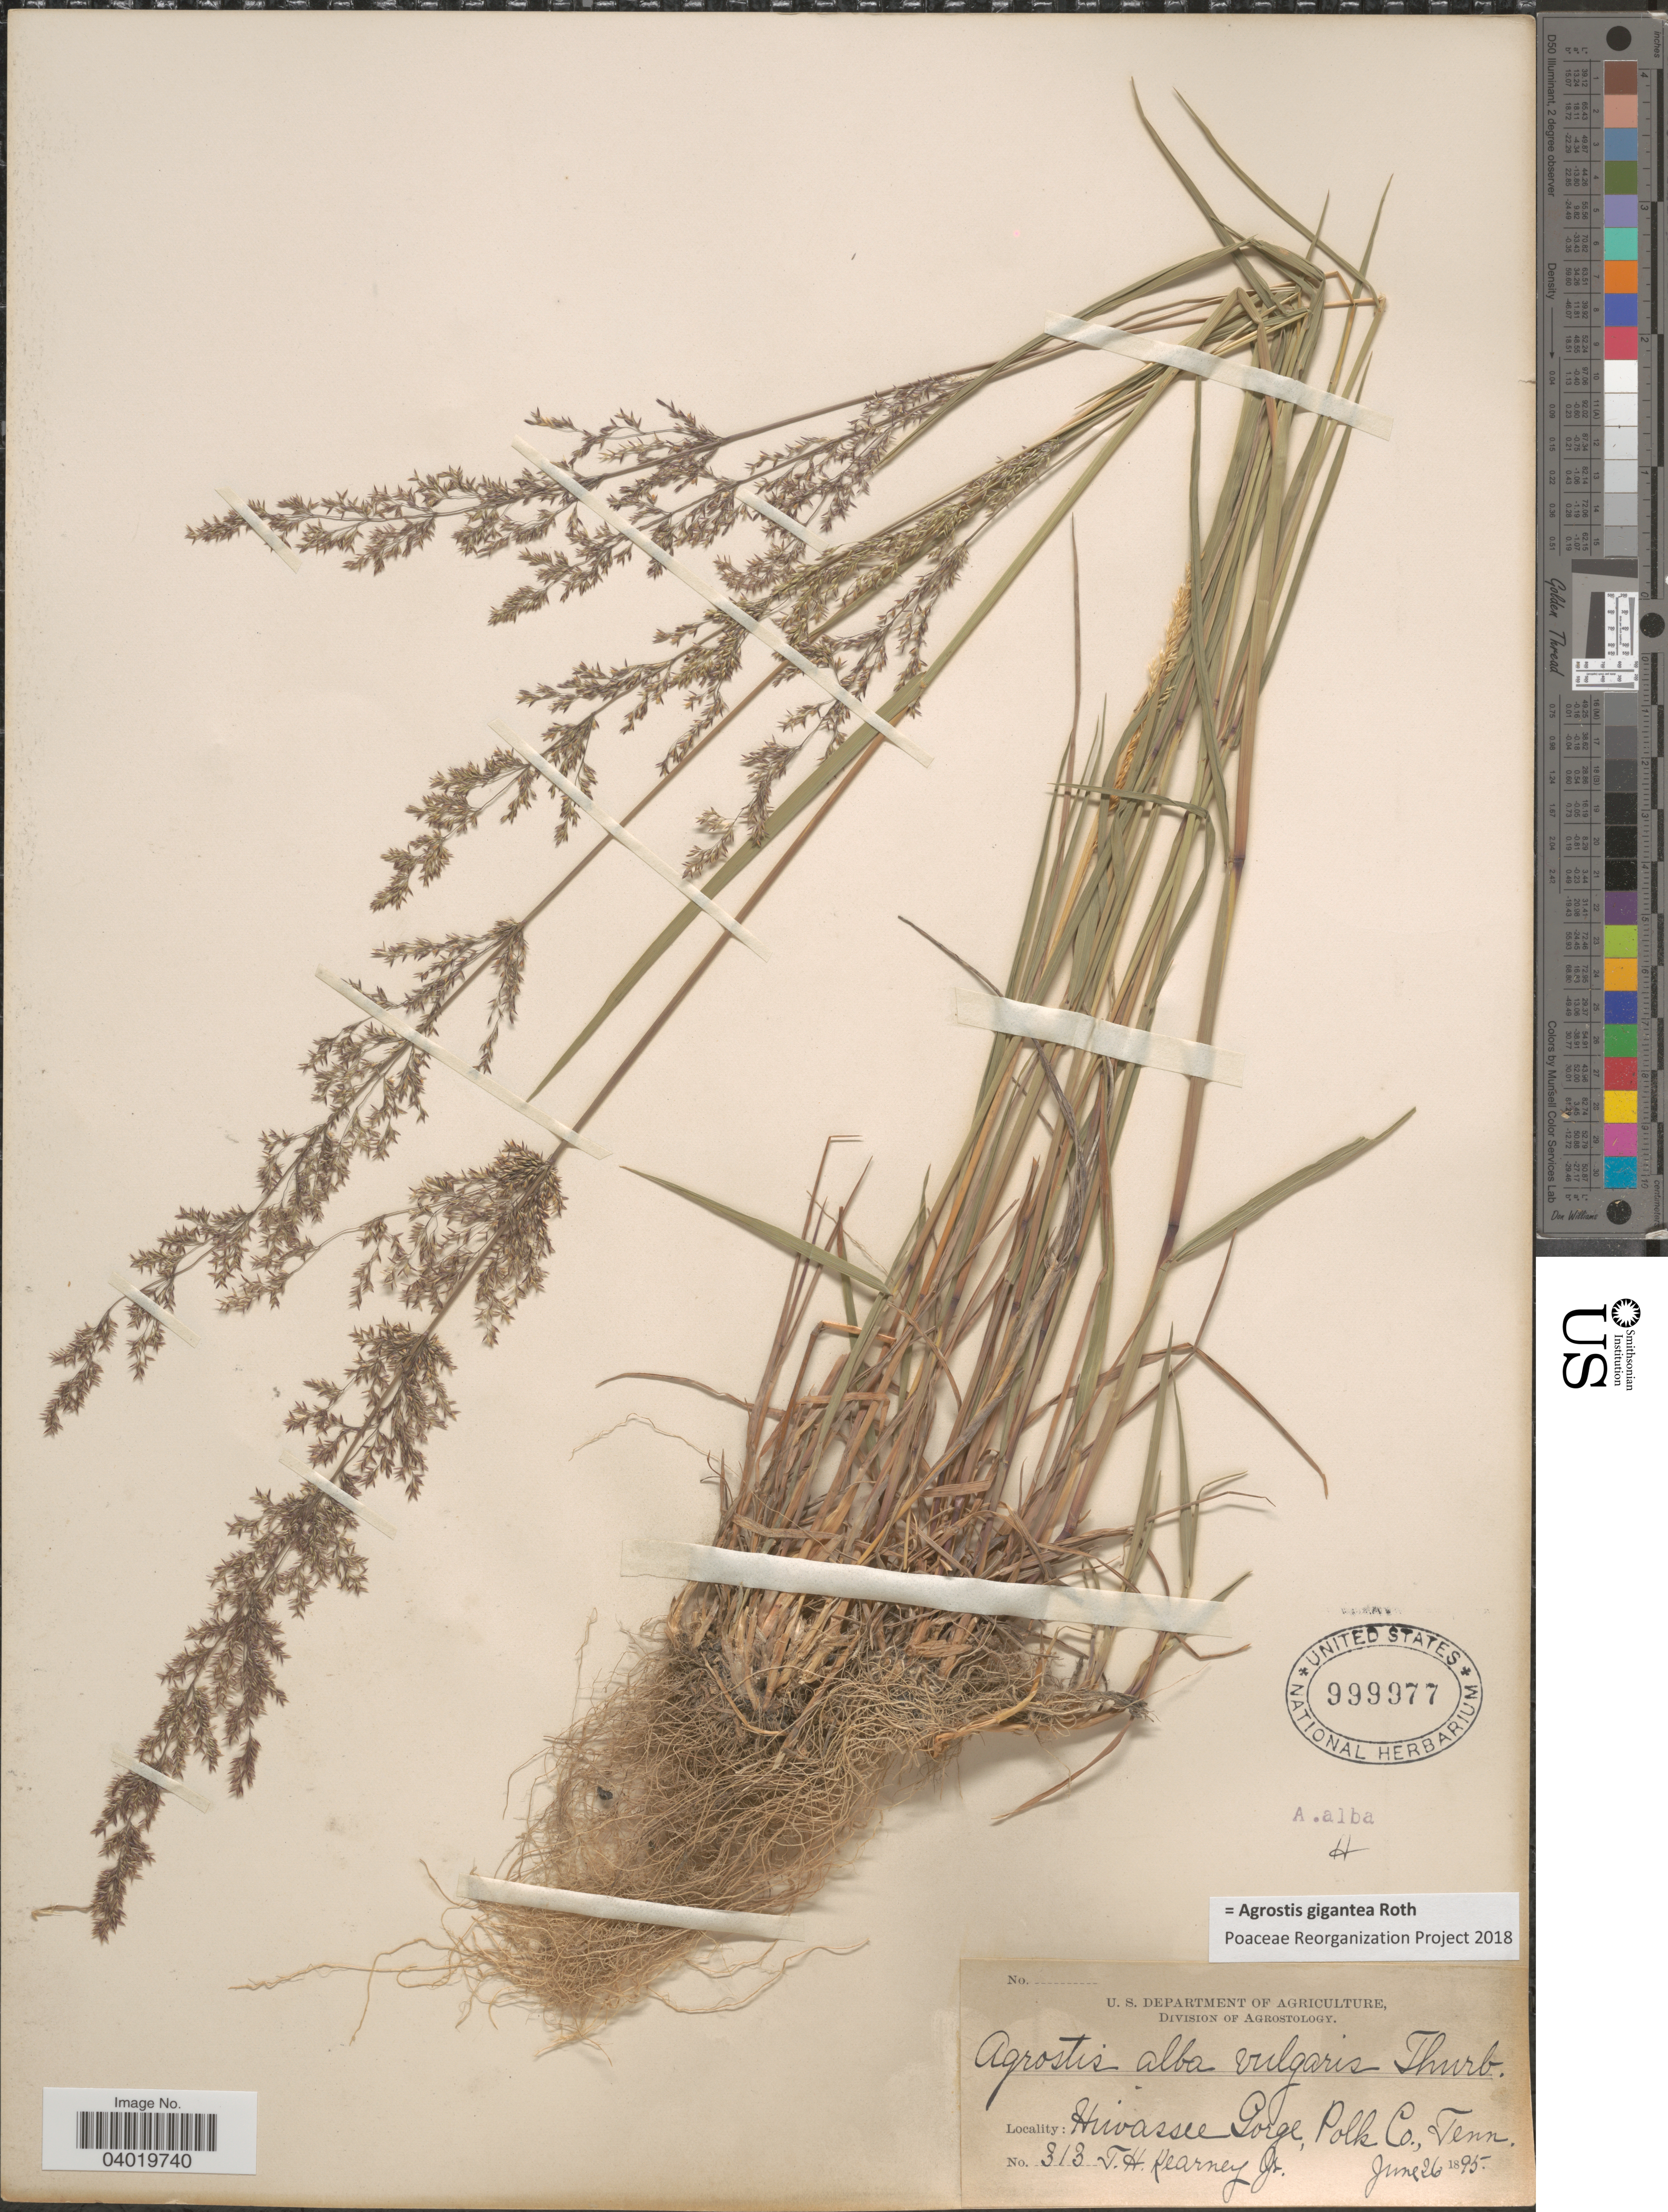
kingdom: Plantae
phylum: Tracheophyta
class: Liliopsida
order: Poales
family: Poaceae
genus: Agrostis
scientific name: Agrostis gigantea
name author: Roth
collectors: T. H. Kearney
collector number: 313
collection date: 1895-06-26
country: United States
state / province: Tennessee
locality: Hiwassee Gorge, Polk Co.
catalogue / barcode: US 999977